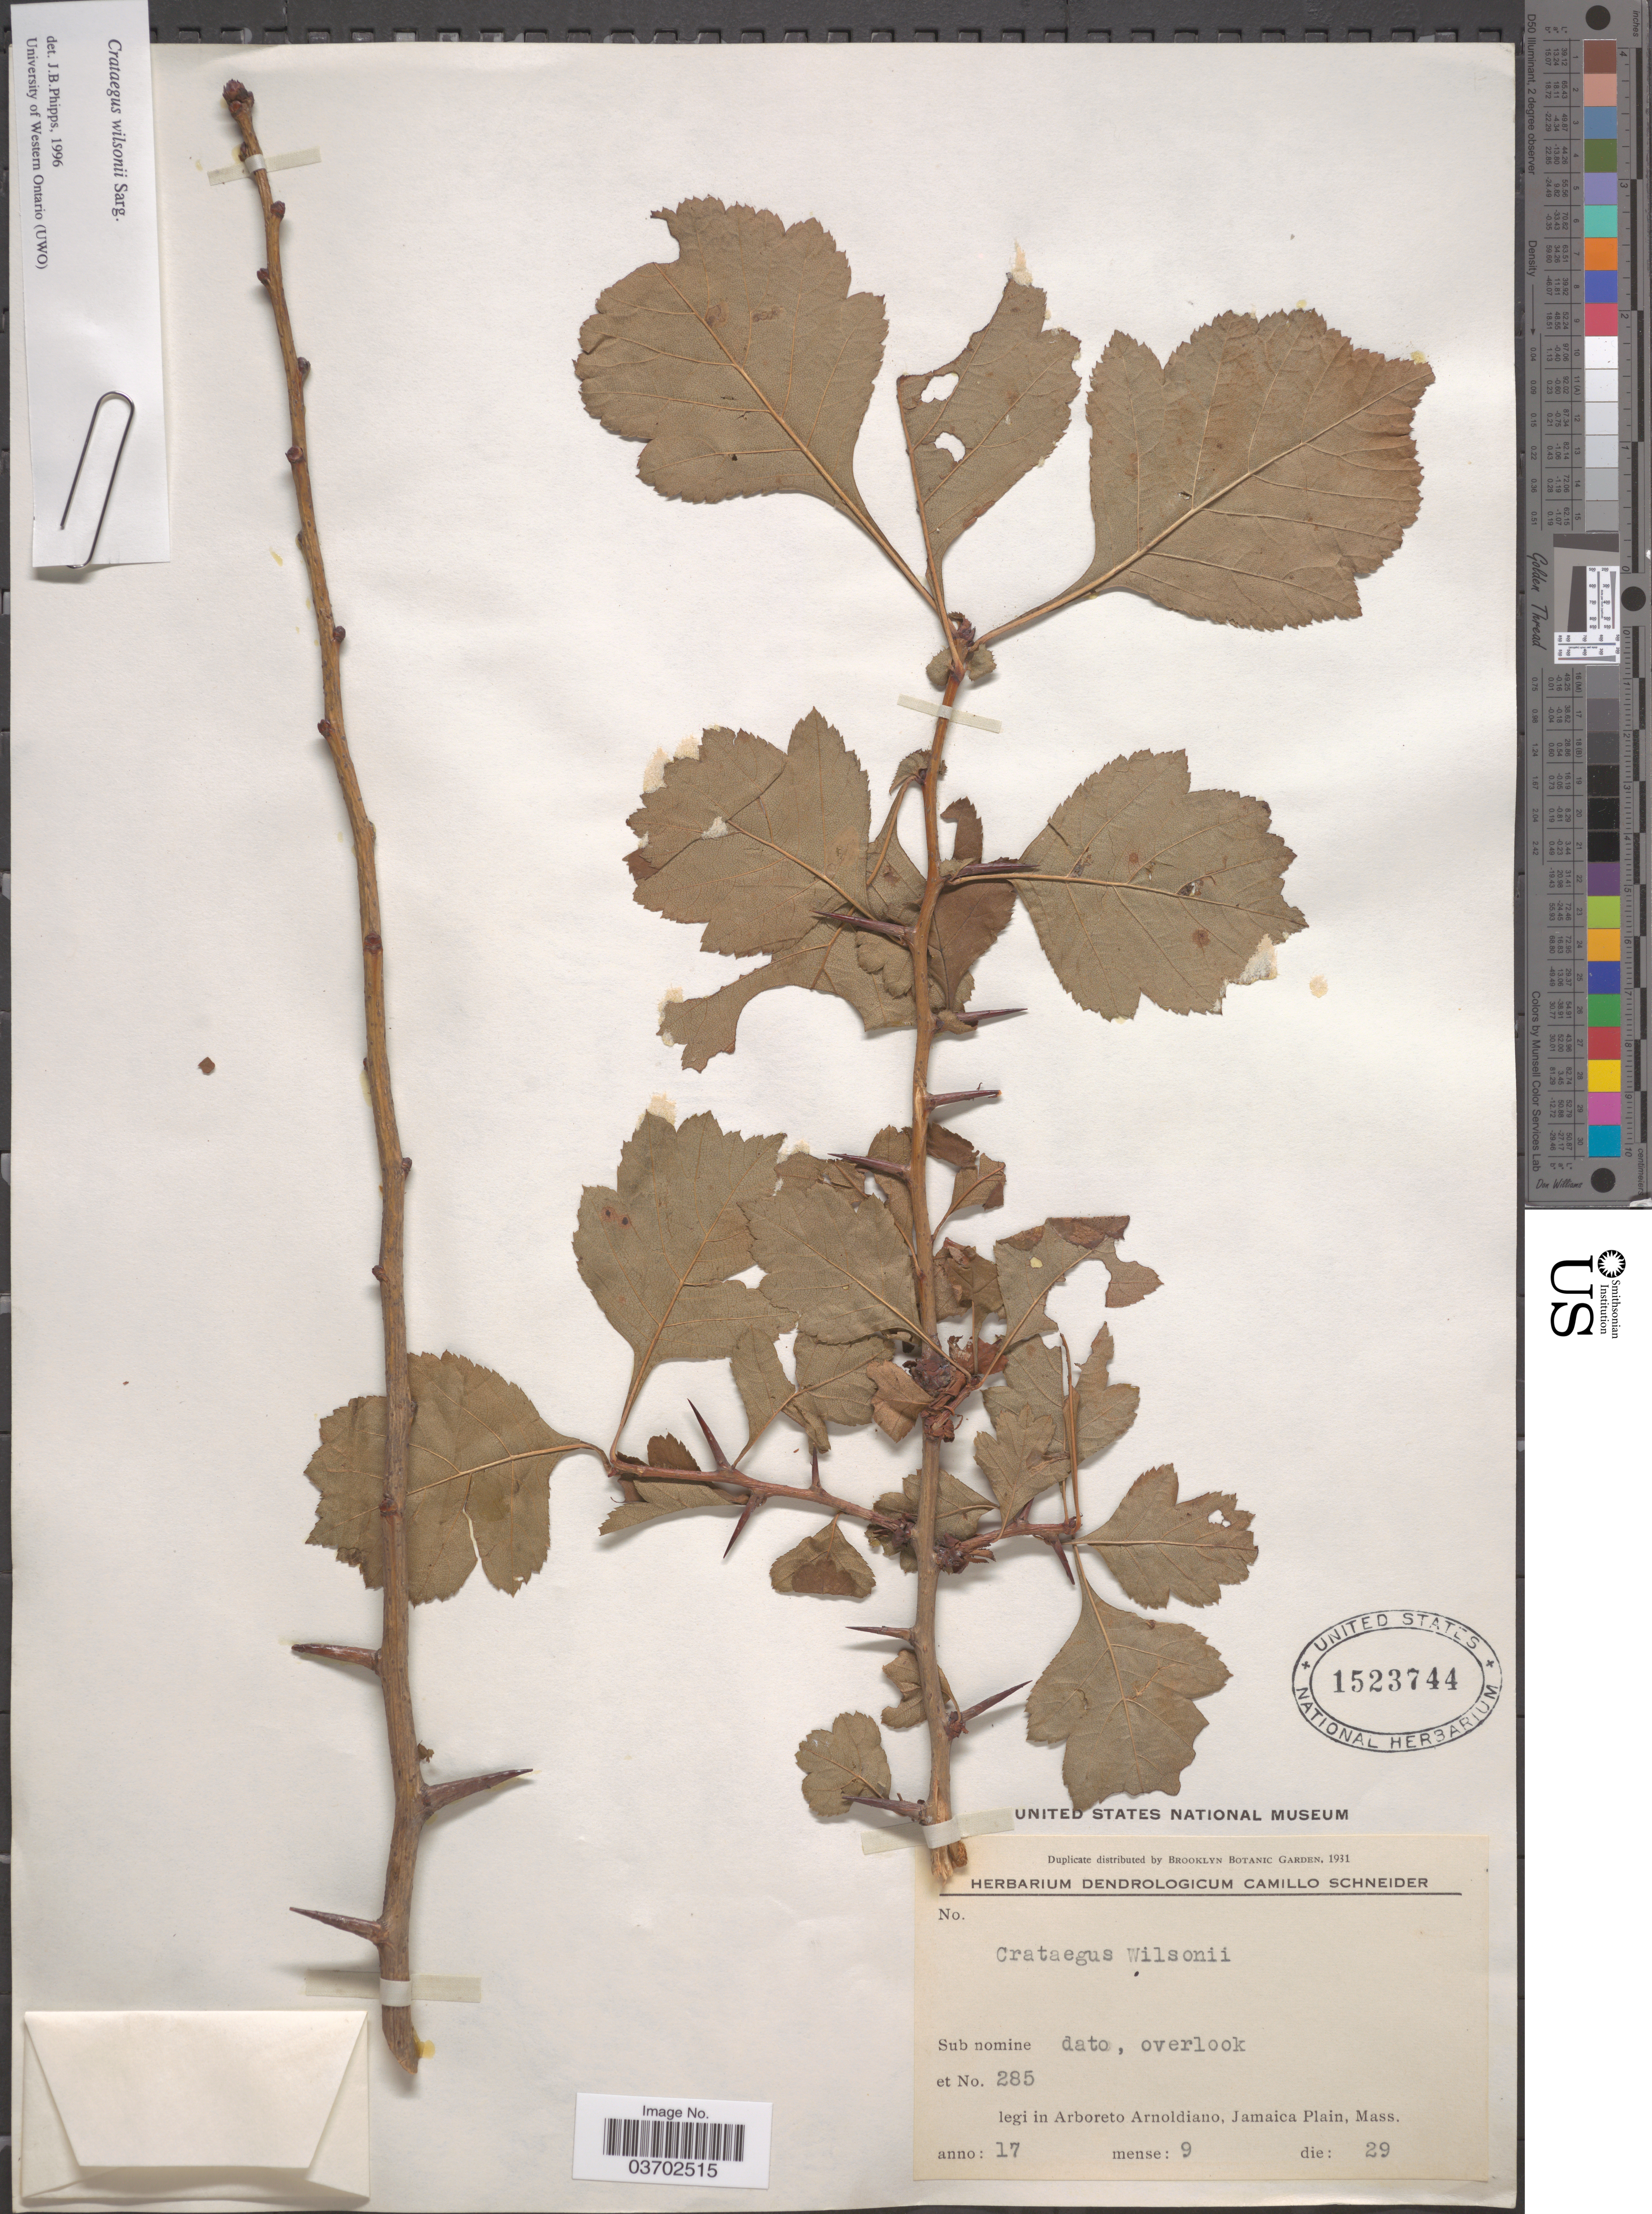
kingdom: Plantae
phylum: Tracheophyta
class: Magnoliopsida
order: Rosales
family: Rosaceae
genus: Crataegus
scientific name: Crataegus wilsonii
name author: Sarg.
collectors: ex herb. Dendrologicum C. Schneider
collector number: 285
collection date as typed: Transcribed d/m/y: 29/9/17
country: United States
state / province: Massachusetts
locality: In Arboreto Arnoldiano, Jamaica Plain.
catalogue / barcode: US 1523744